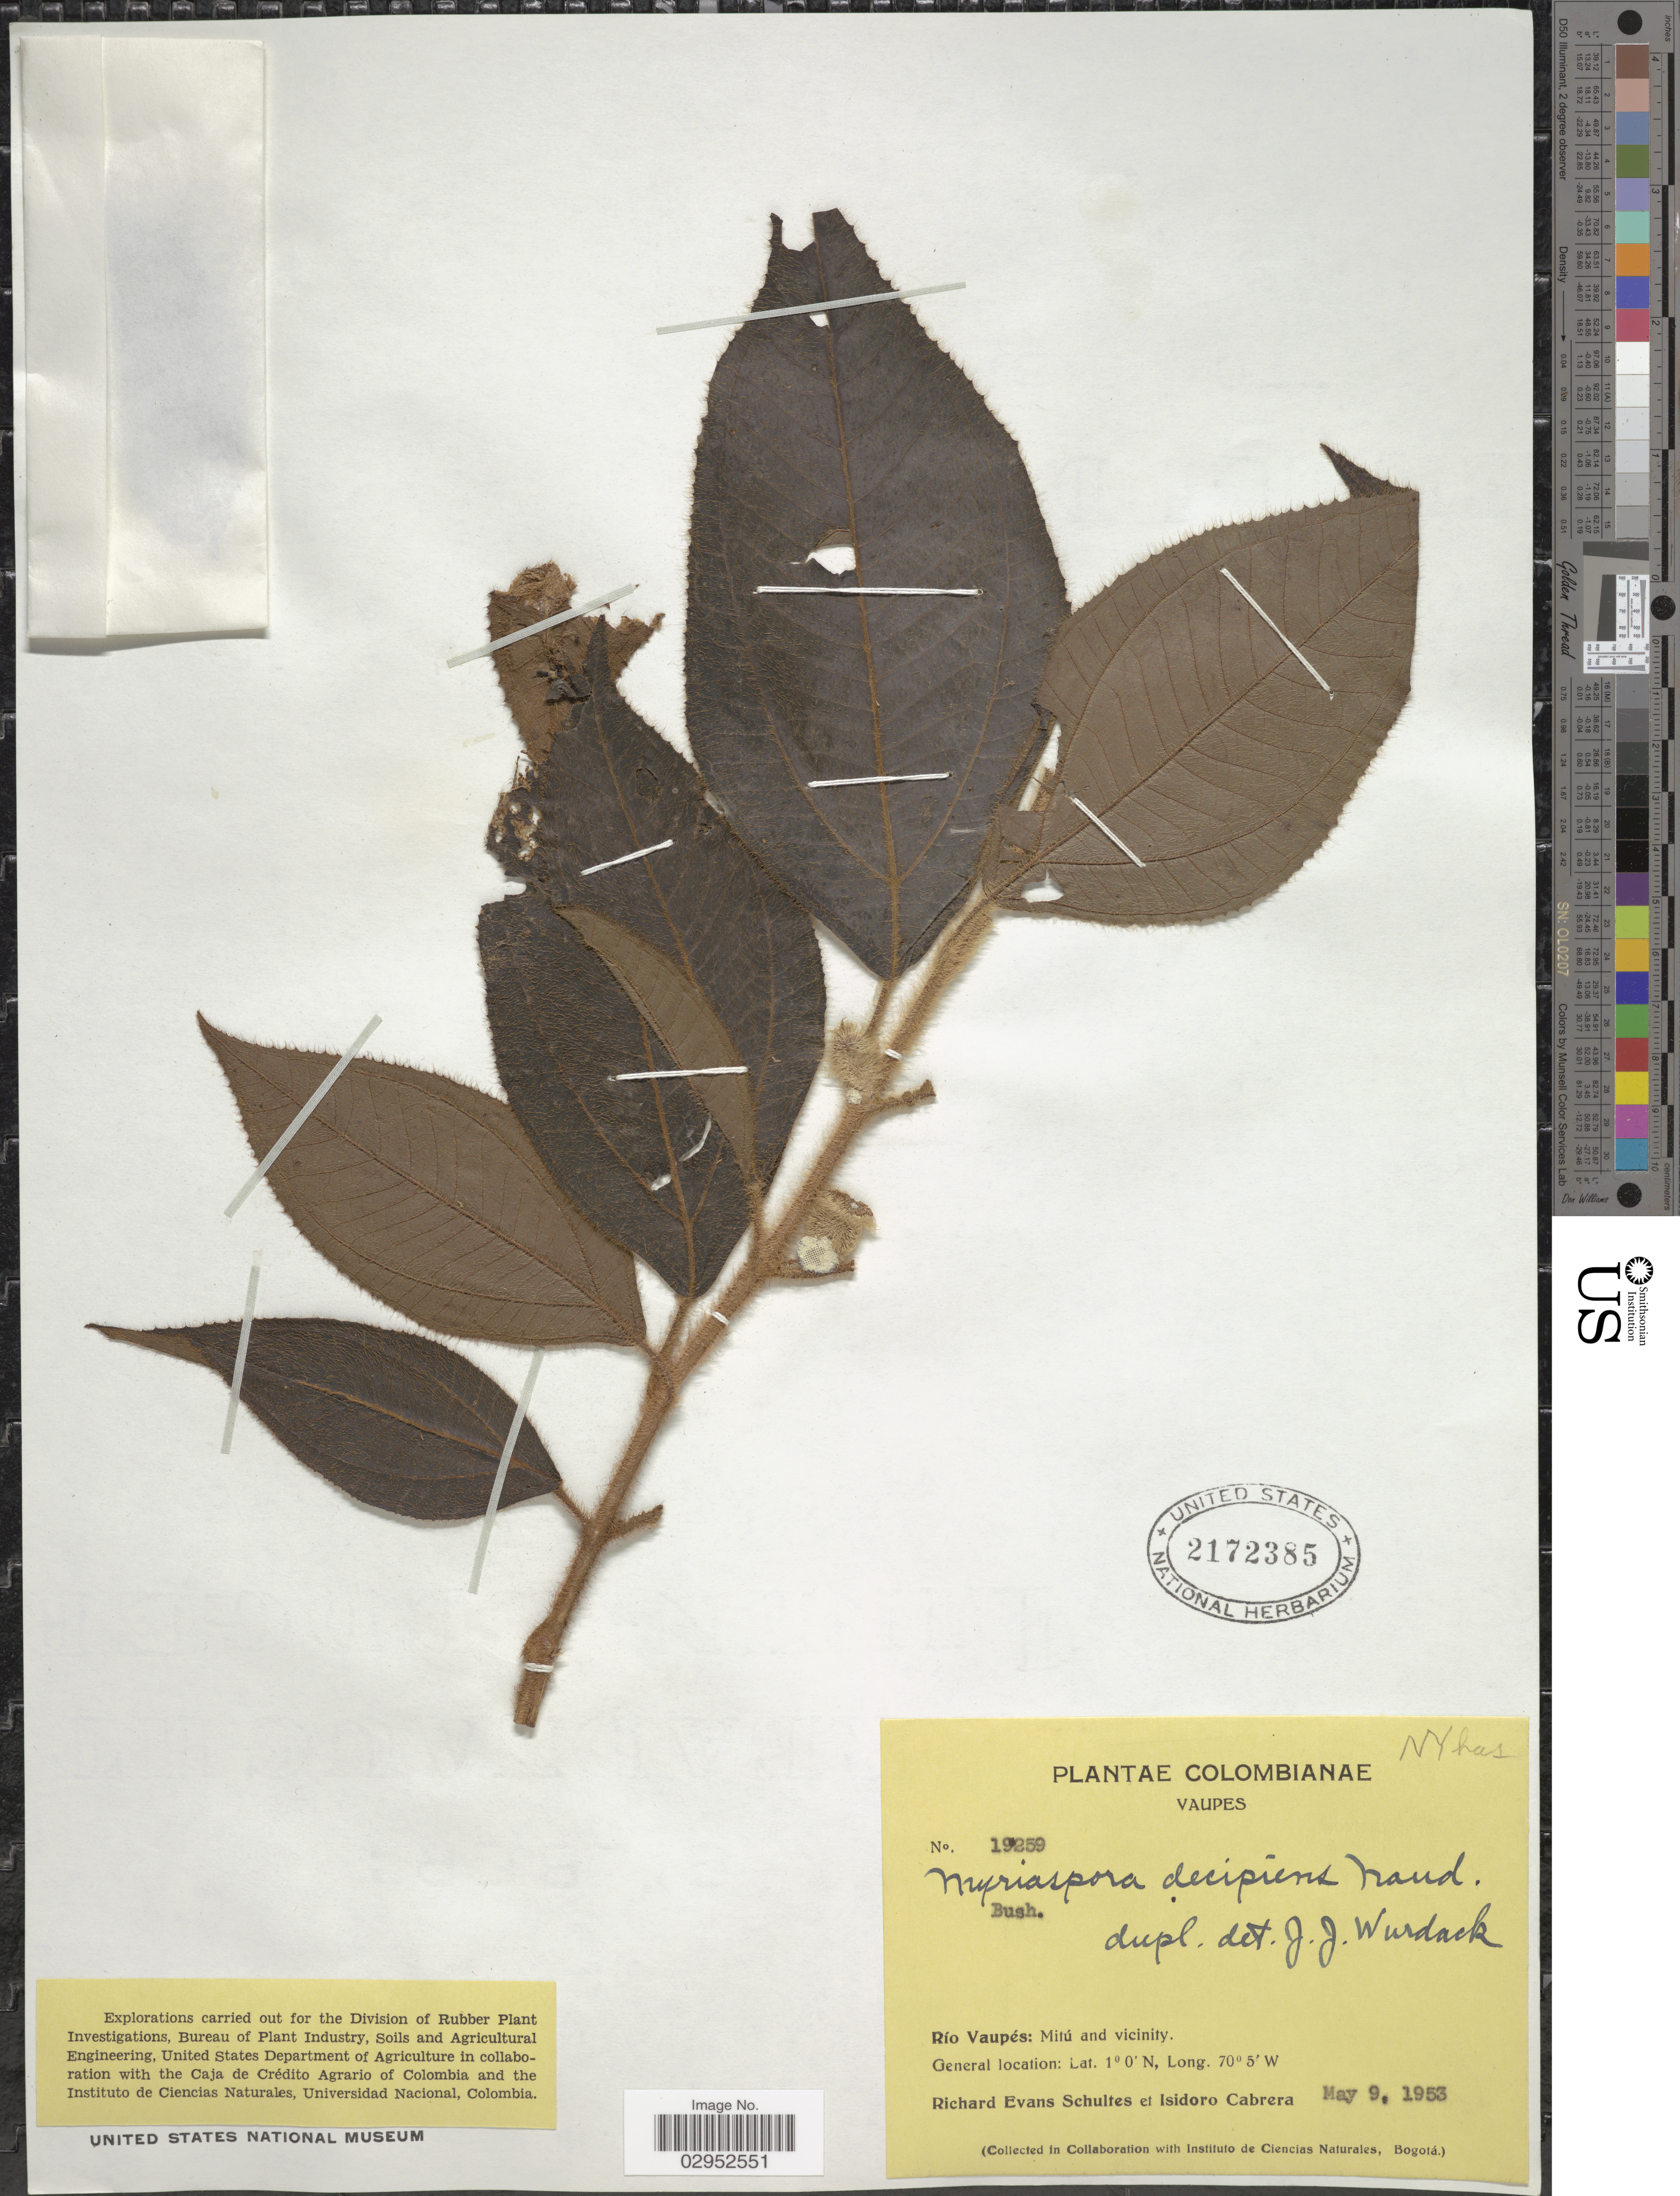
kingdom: Plantae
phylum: Tracheophyta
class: Magnoliopsida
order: Myrtales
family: Melastomataceae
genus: Bellucia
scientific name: Bellucia egensis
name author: (DC.) Penneys et al.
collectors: R. E. Schultes & I. Cabrera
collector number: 19259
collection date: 1953-05-09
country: Colombia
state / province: Vaupés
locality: Rio Vaupés: Mitú and vicinity.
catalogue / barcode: US 2172385